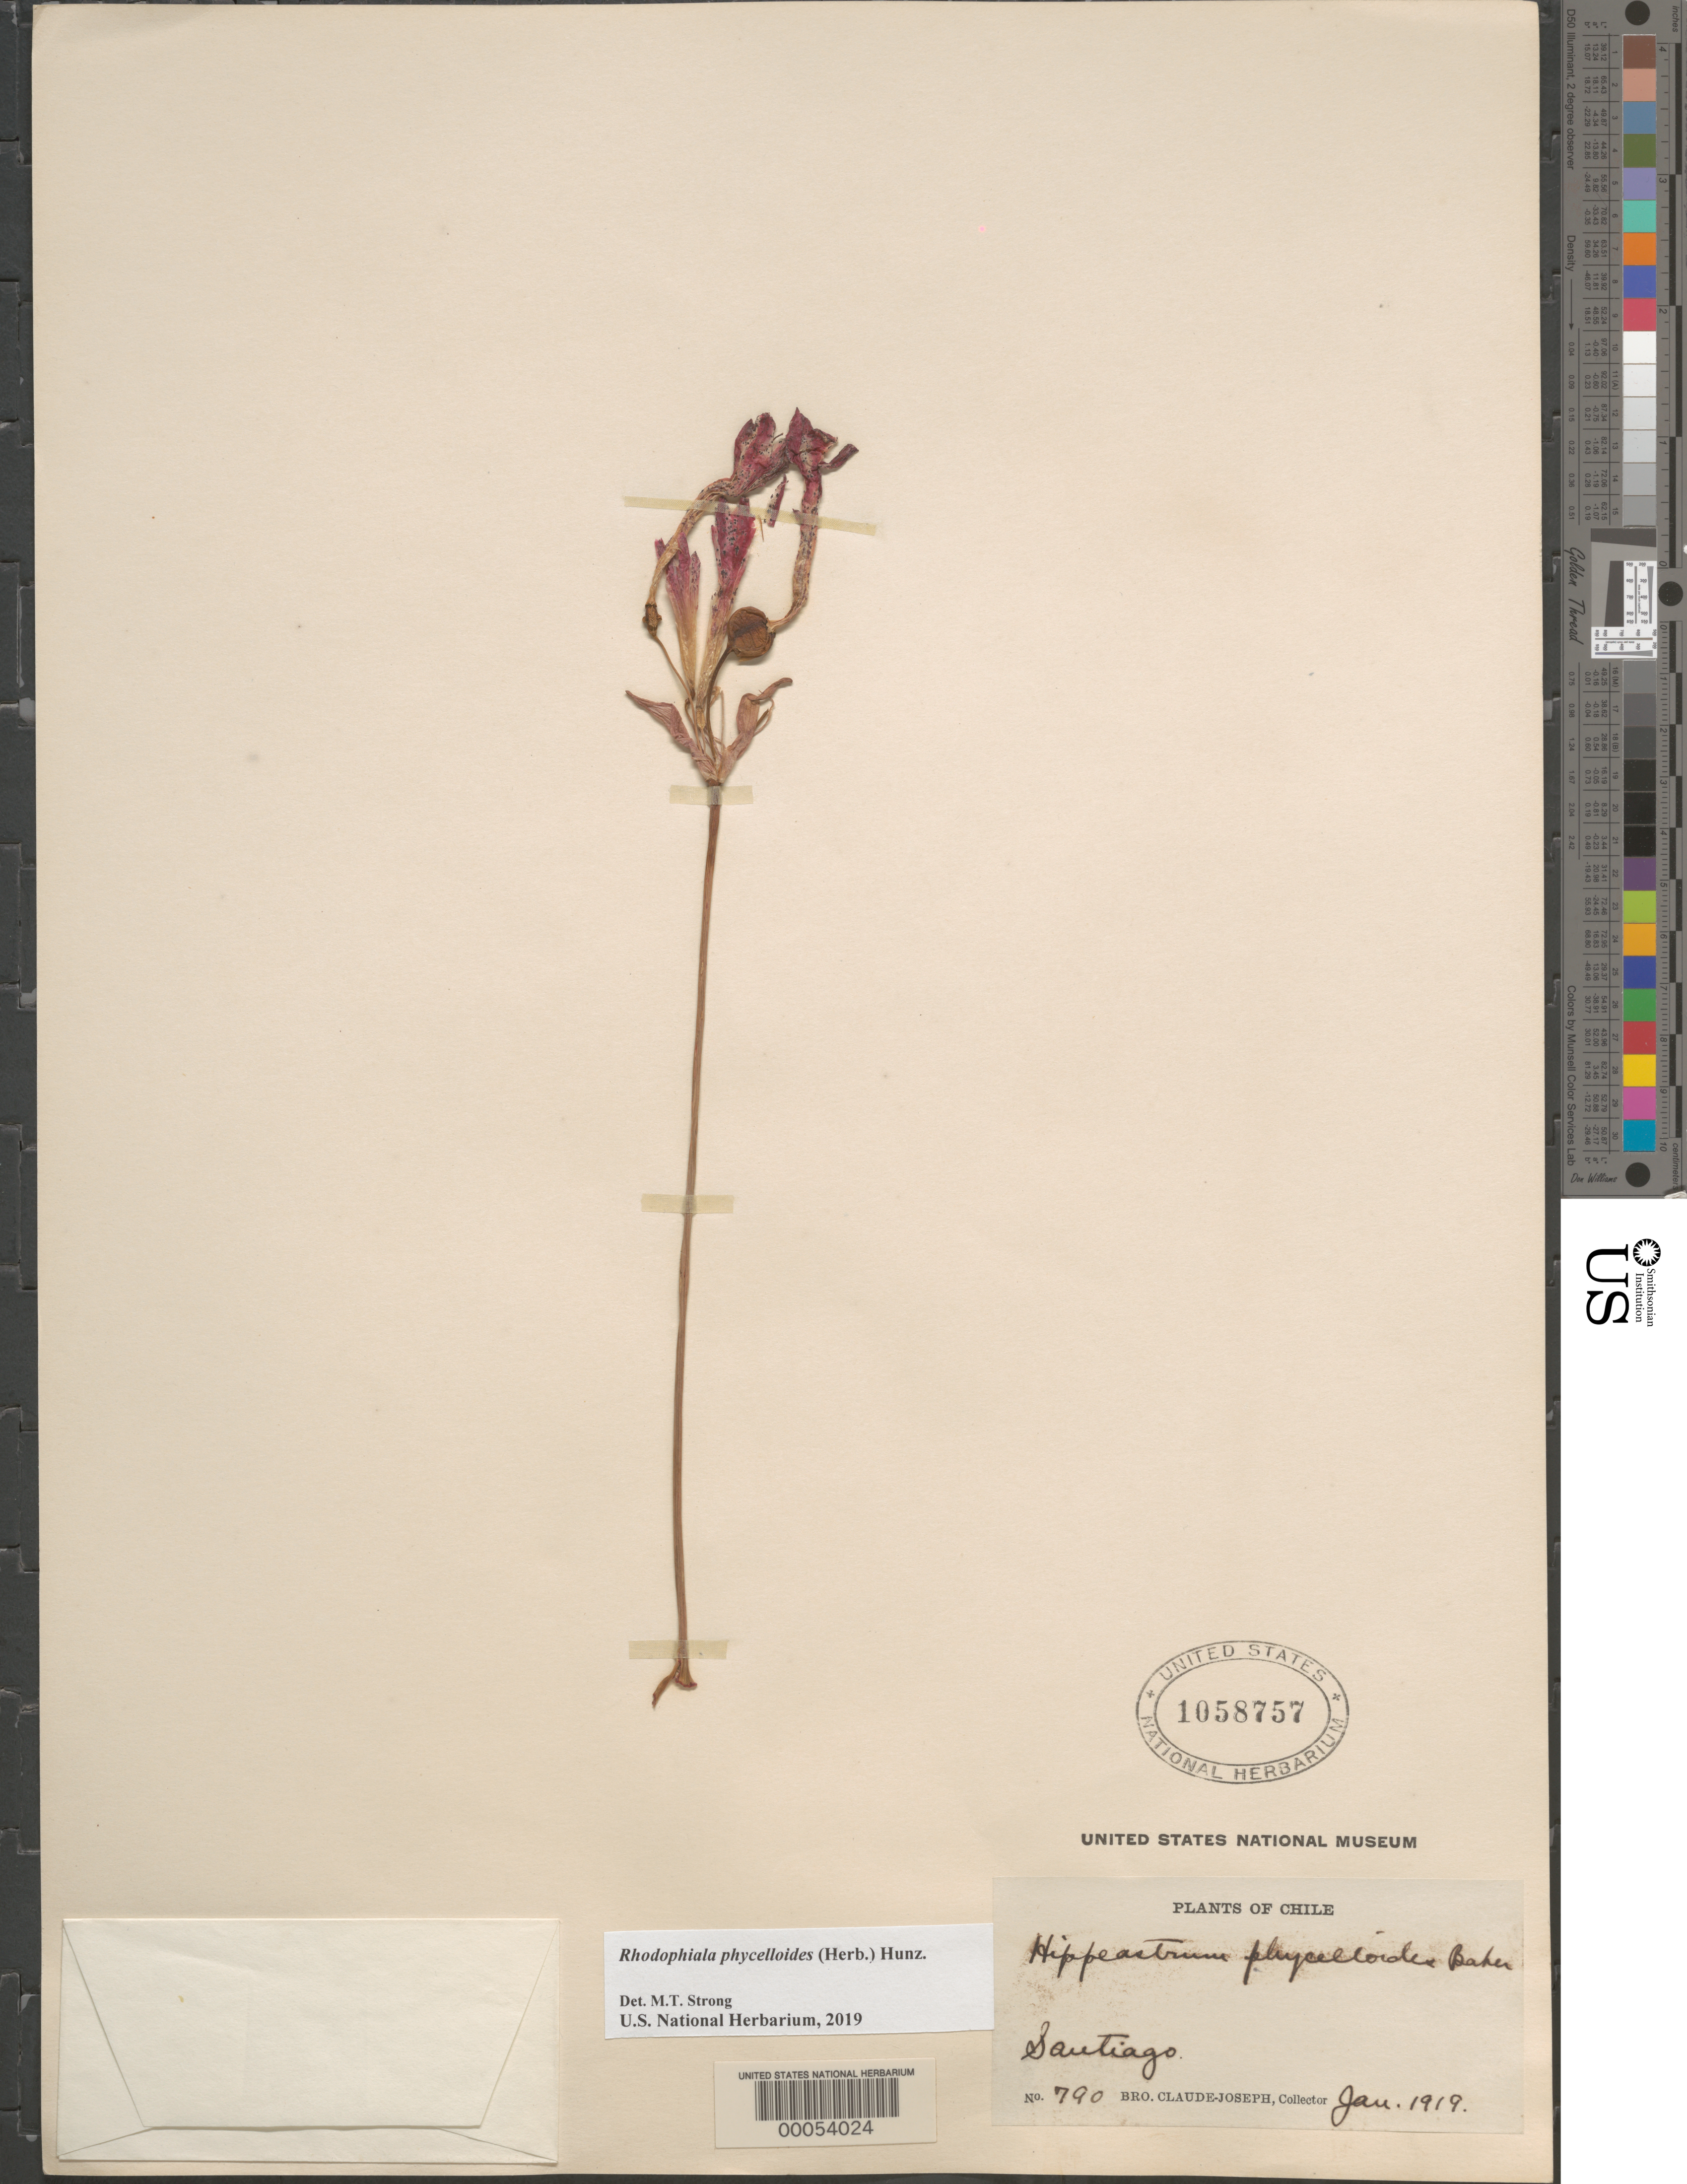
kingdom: Plantae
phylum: Tracheophyta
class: Liliopsida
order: Asparagales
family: Amaryllidaceae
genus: Rhodophiala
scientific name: Rhodophiala phycelloides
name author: Herb.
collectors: Bro. Claude-Joseph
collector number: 790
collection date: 1919-01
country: Chile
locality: Santiago.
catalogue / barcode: US 1058757